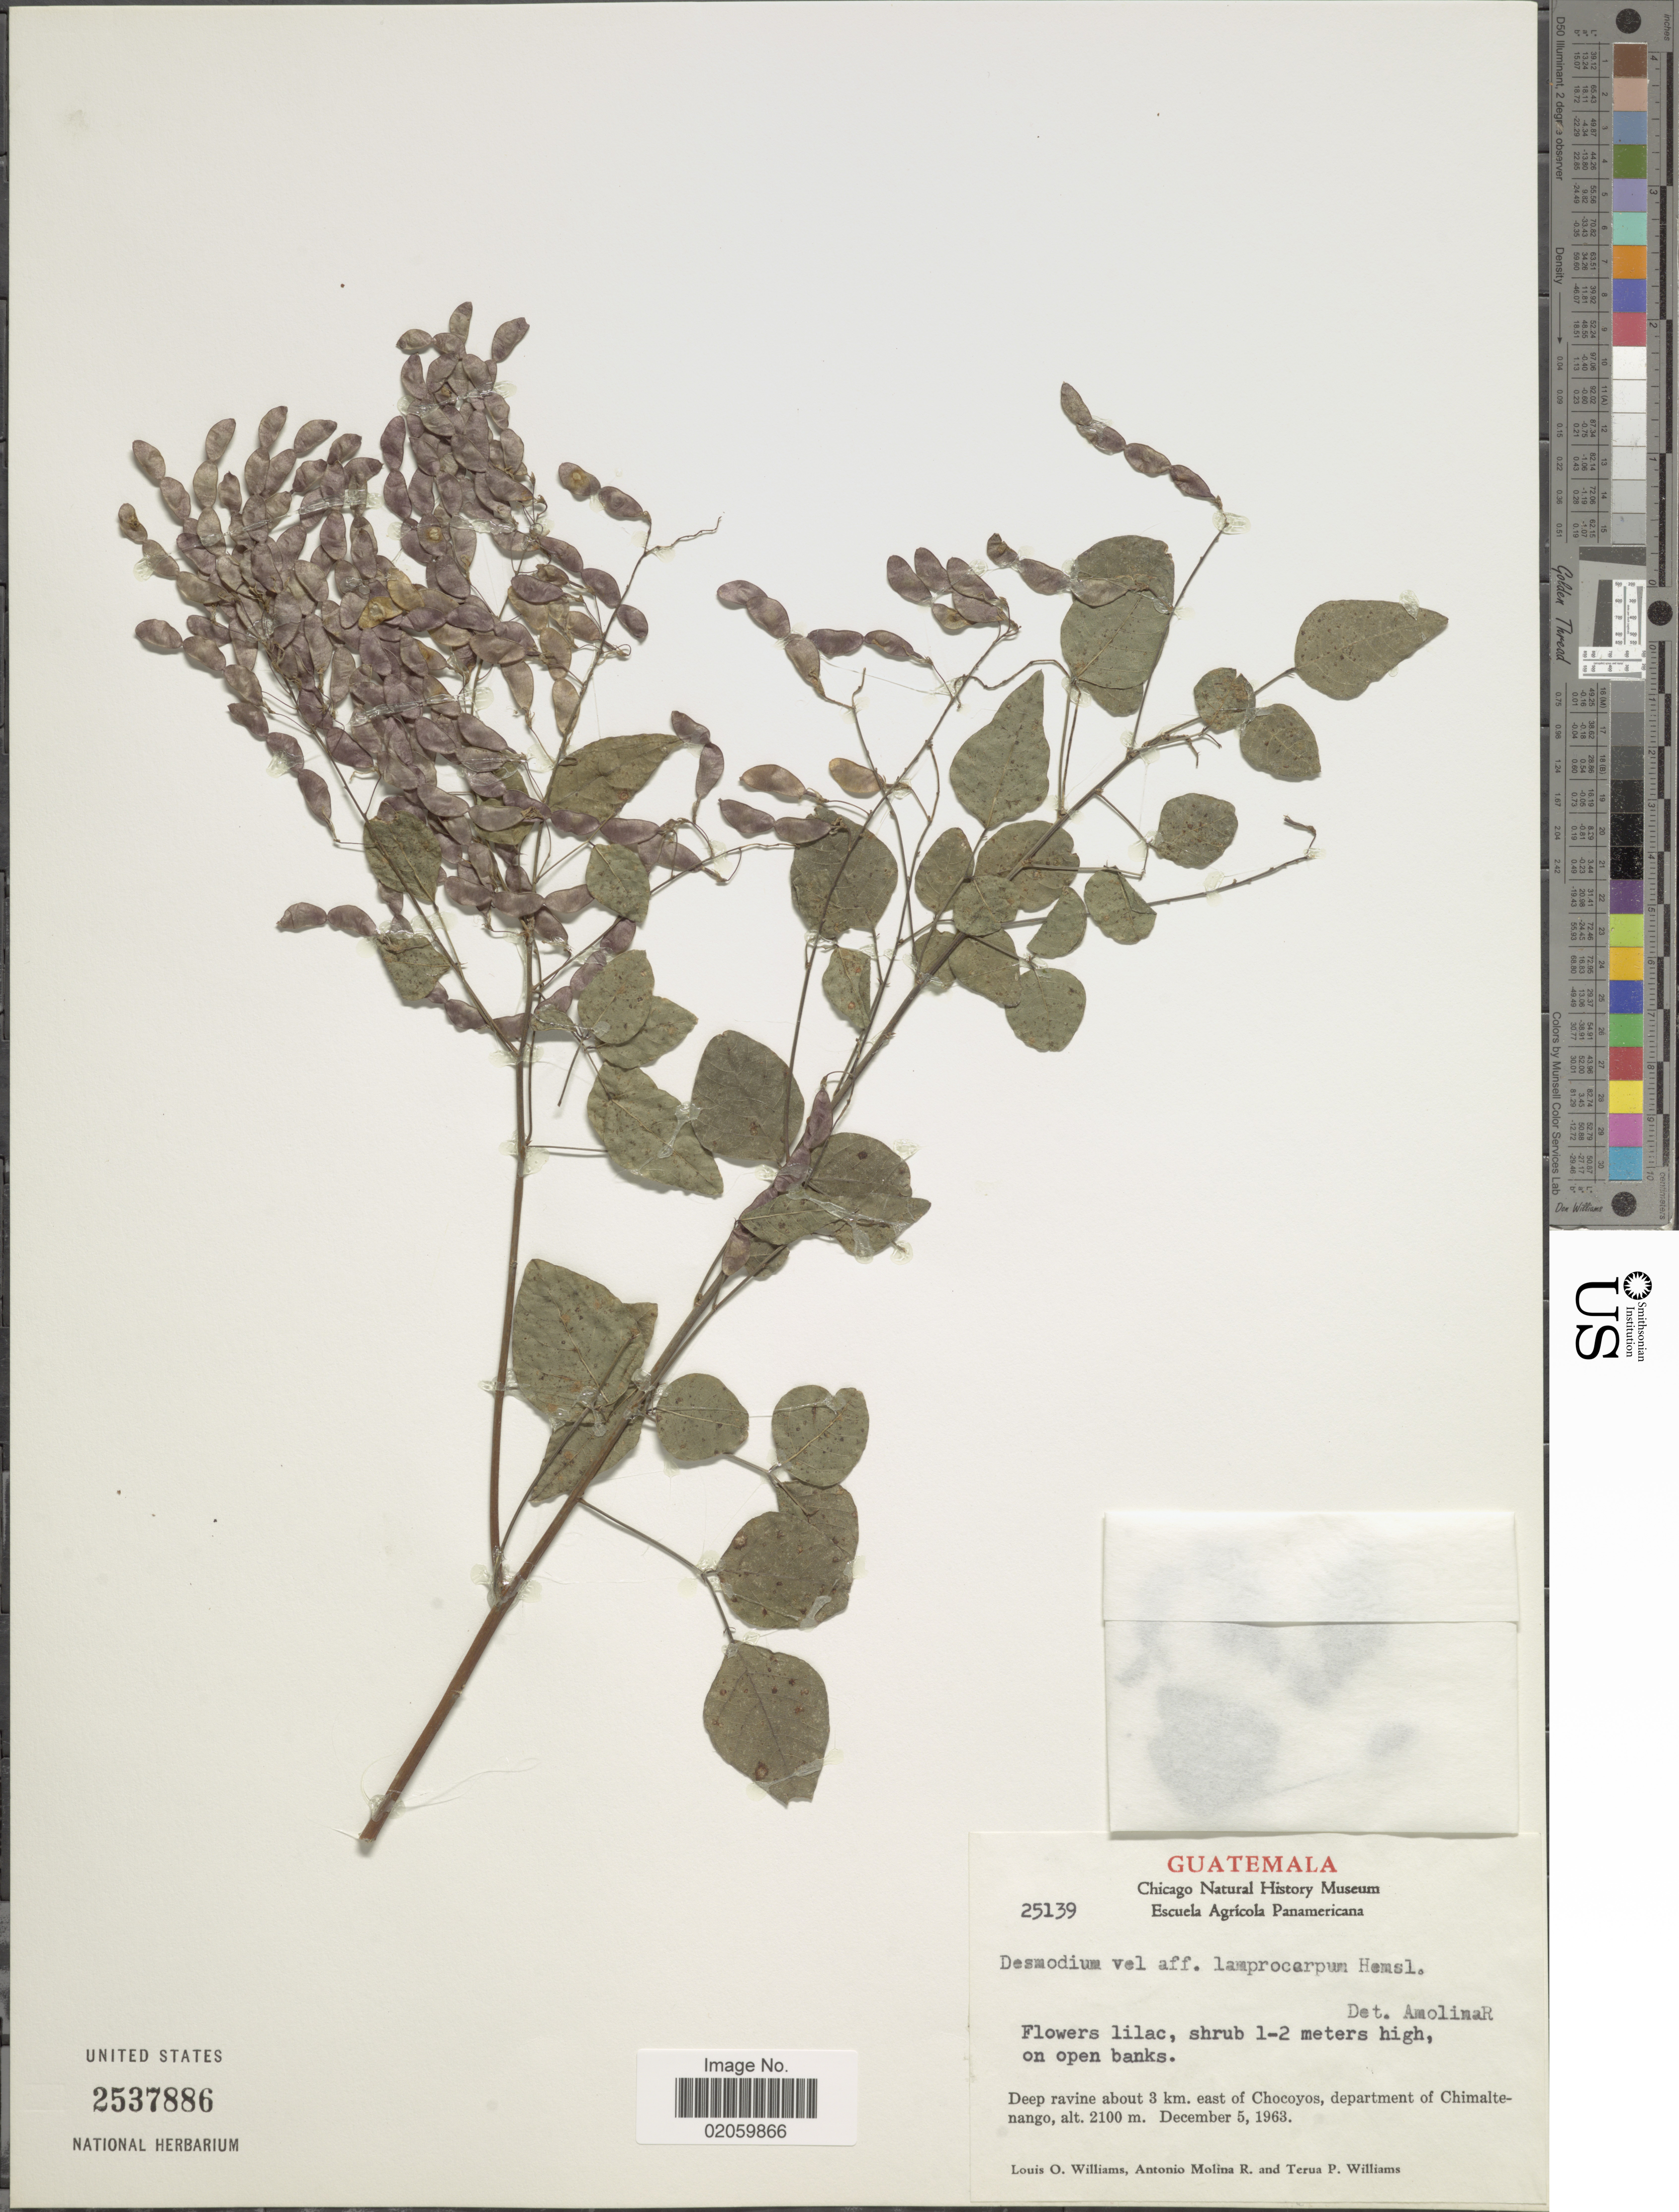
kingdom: Plantae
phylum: Tracheophyta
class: Magnoliopsida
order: Fabales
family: Fabaceae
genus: Desmodium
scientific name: Desmodium lamprocarpum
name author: Hemsl.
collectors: L. O. Williams, A. Molina R. & T. P. Williams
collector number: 25139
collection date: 1963-12-05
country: Guatemala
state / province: Chimaltenango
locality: Deep Ravine about 3 km. east of Chocoyos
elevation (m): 2100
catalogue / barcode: US 2537886